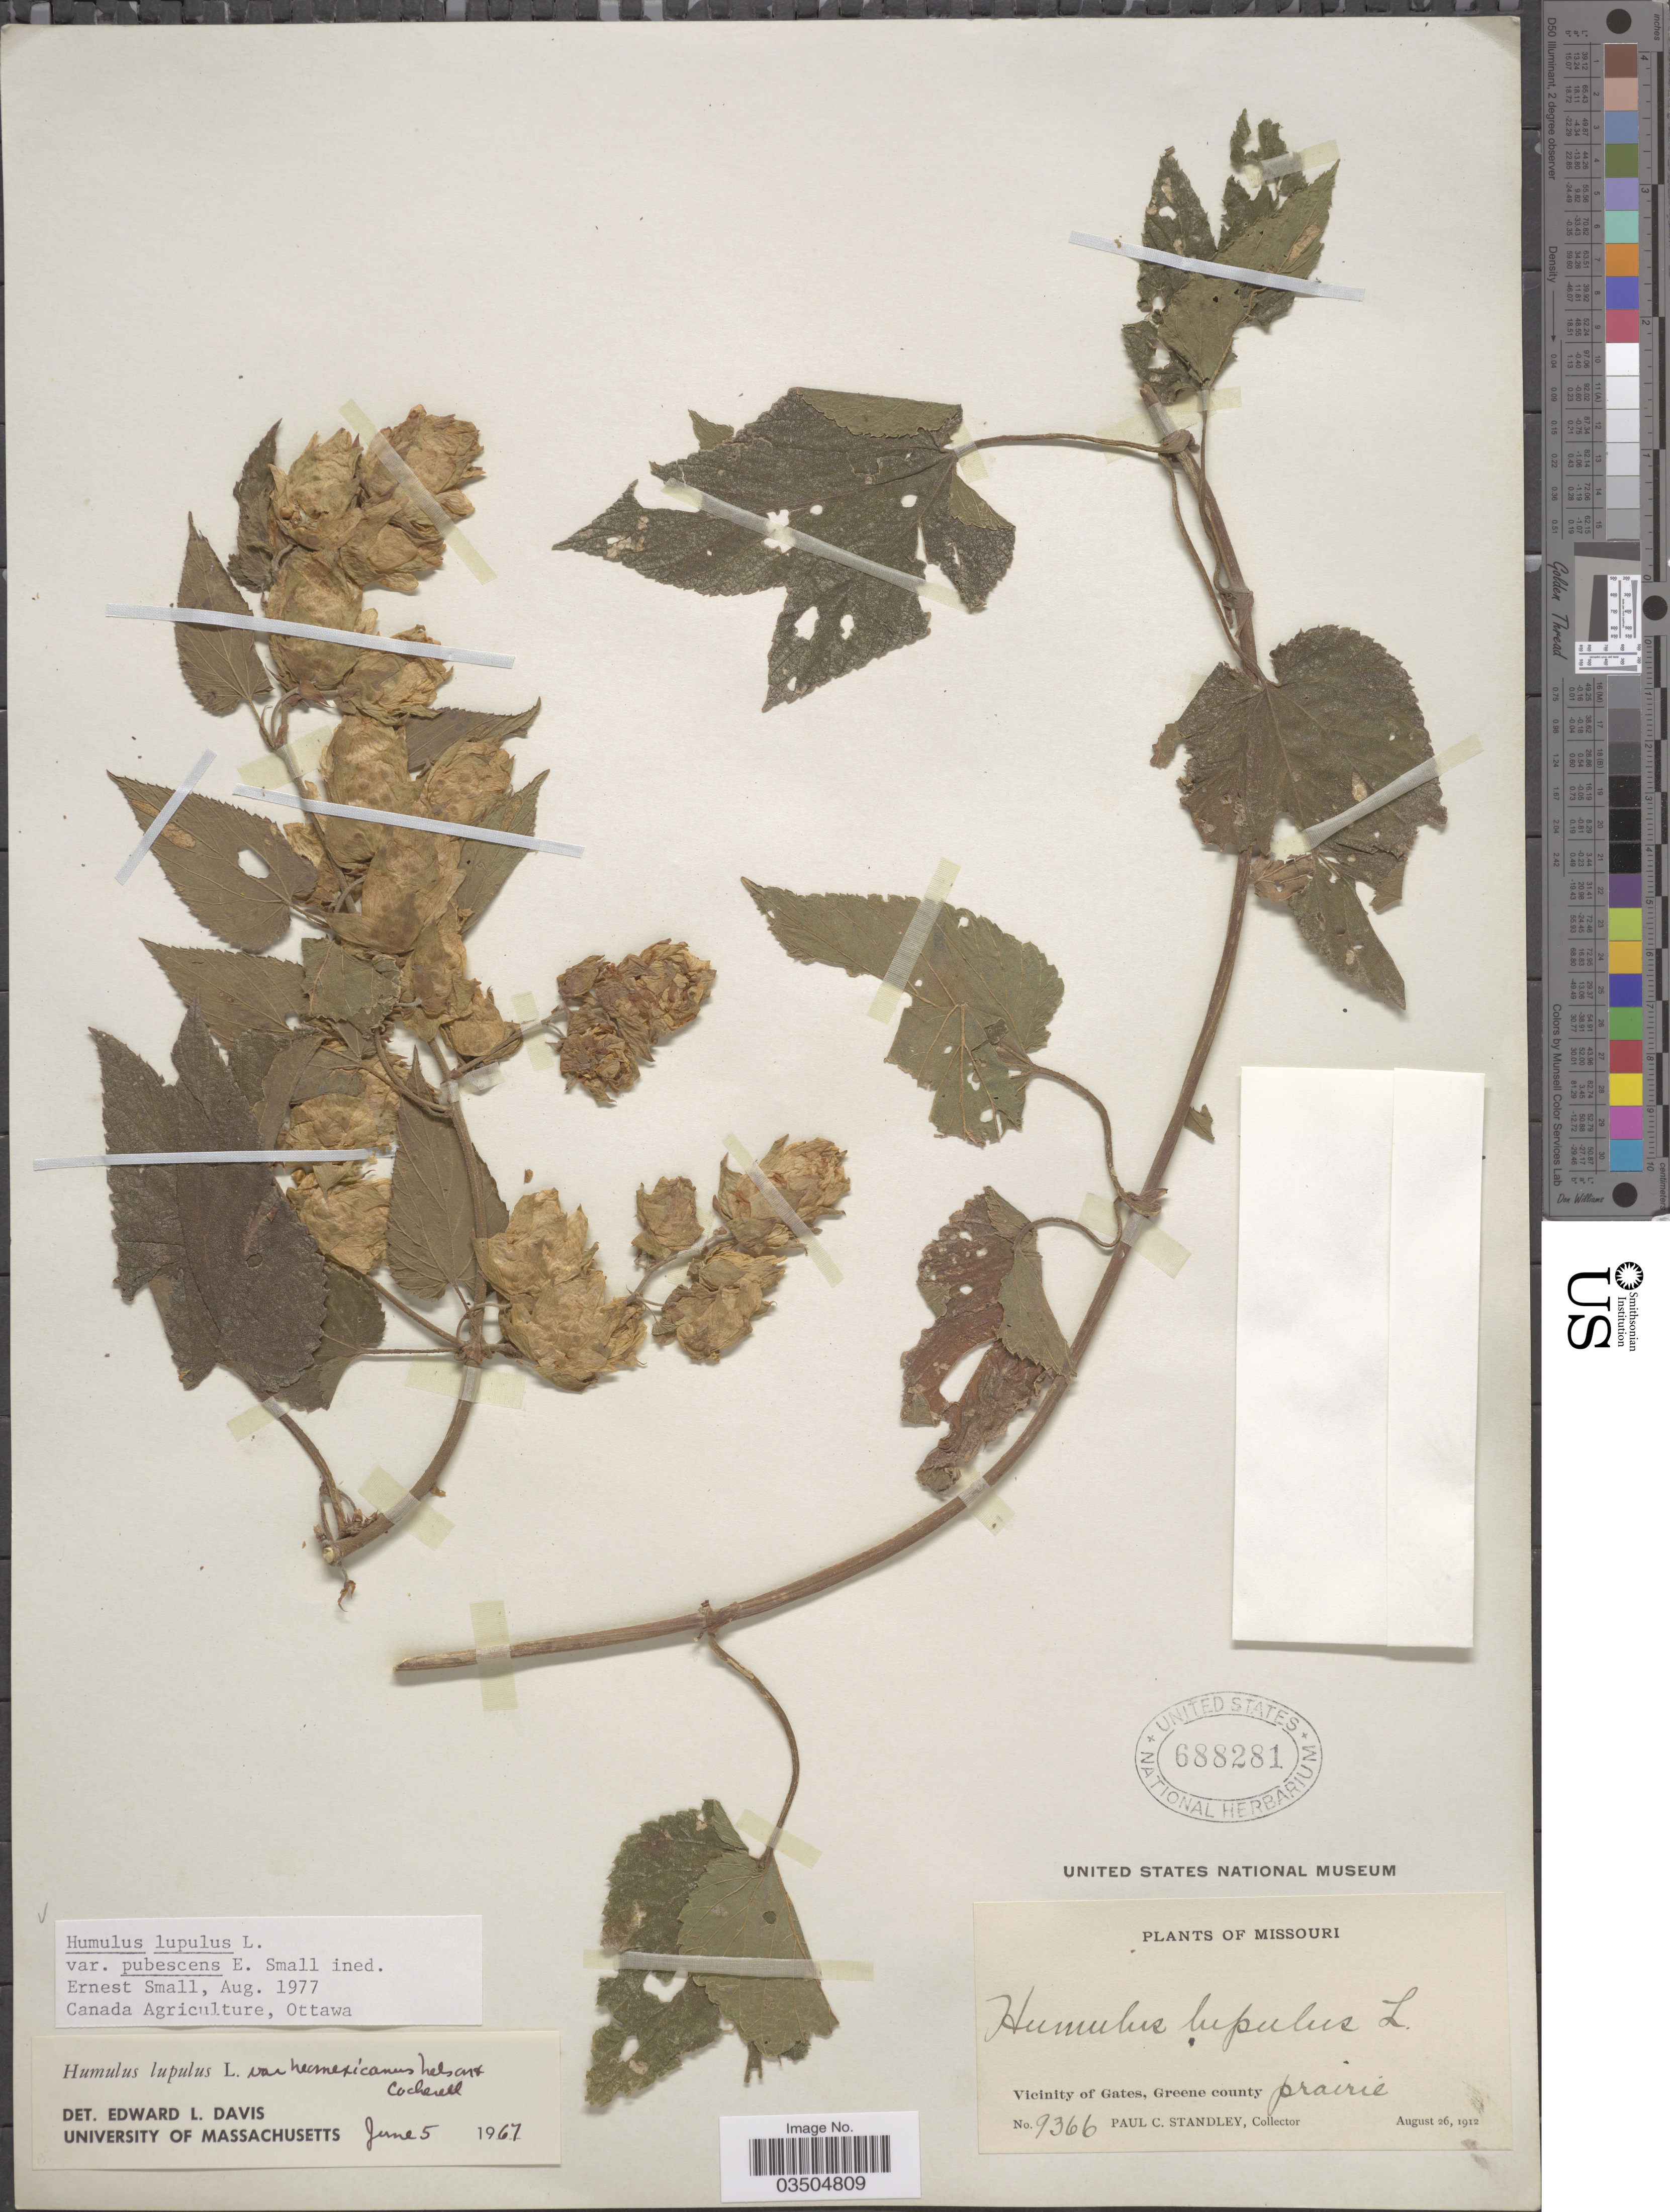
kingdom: Plantae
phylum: Tracheophyta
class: Magnoliopsida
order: Rosales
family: Cannabaceae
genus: Humulus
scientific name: Humulus pubescens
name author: (Small) Tembrock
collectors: P. C. Standley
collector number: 9366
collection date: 1912-08-26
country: United States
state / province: Missouri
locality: Vicinity of Gates, Greene county, prairie.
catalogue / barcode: US 688281